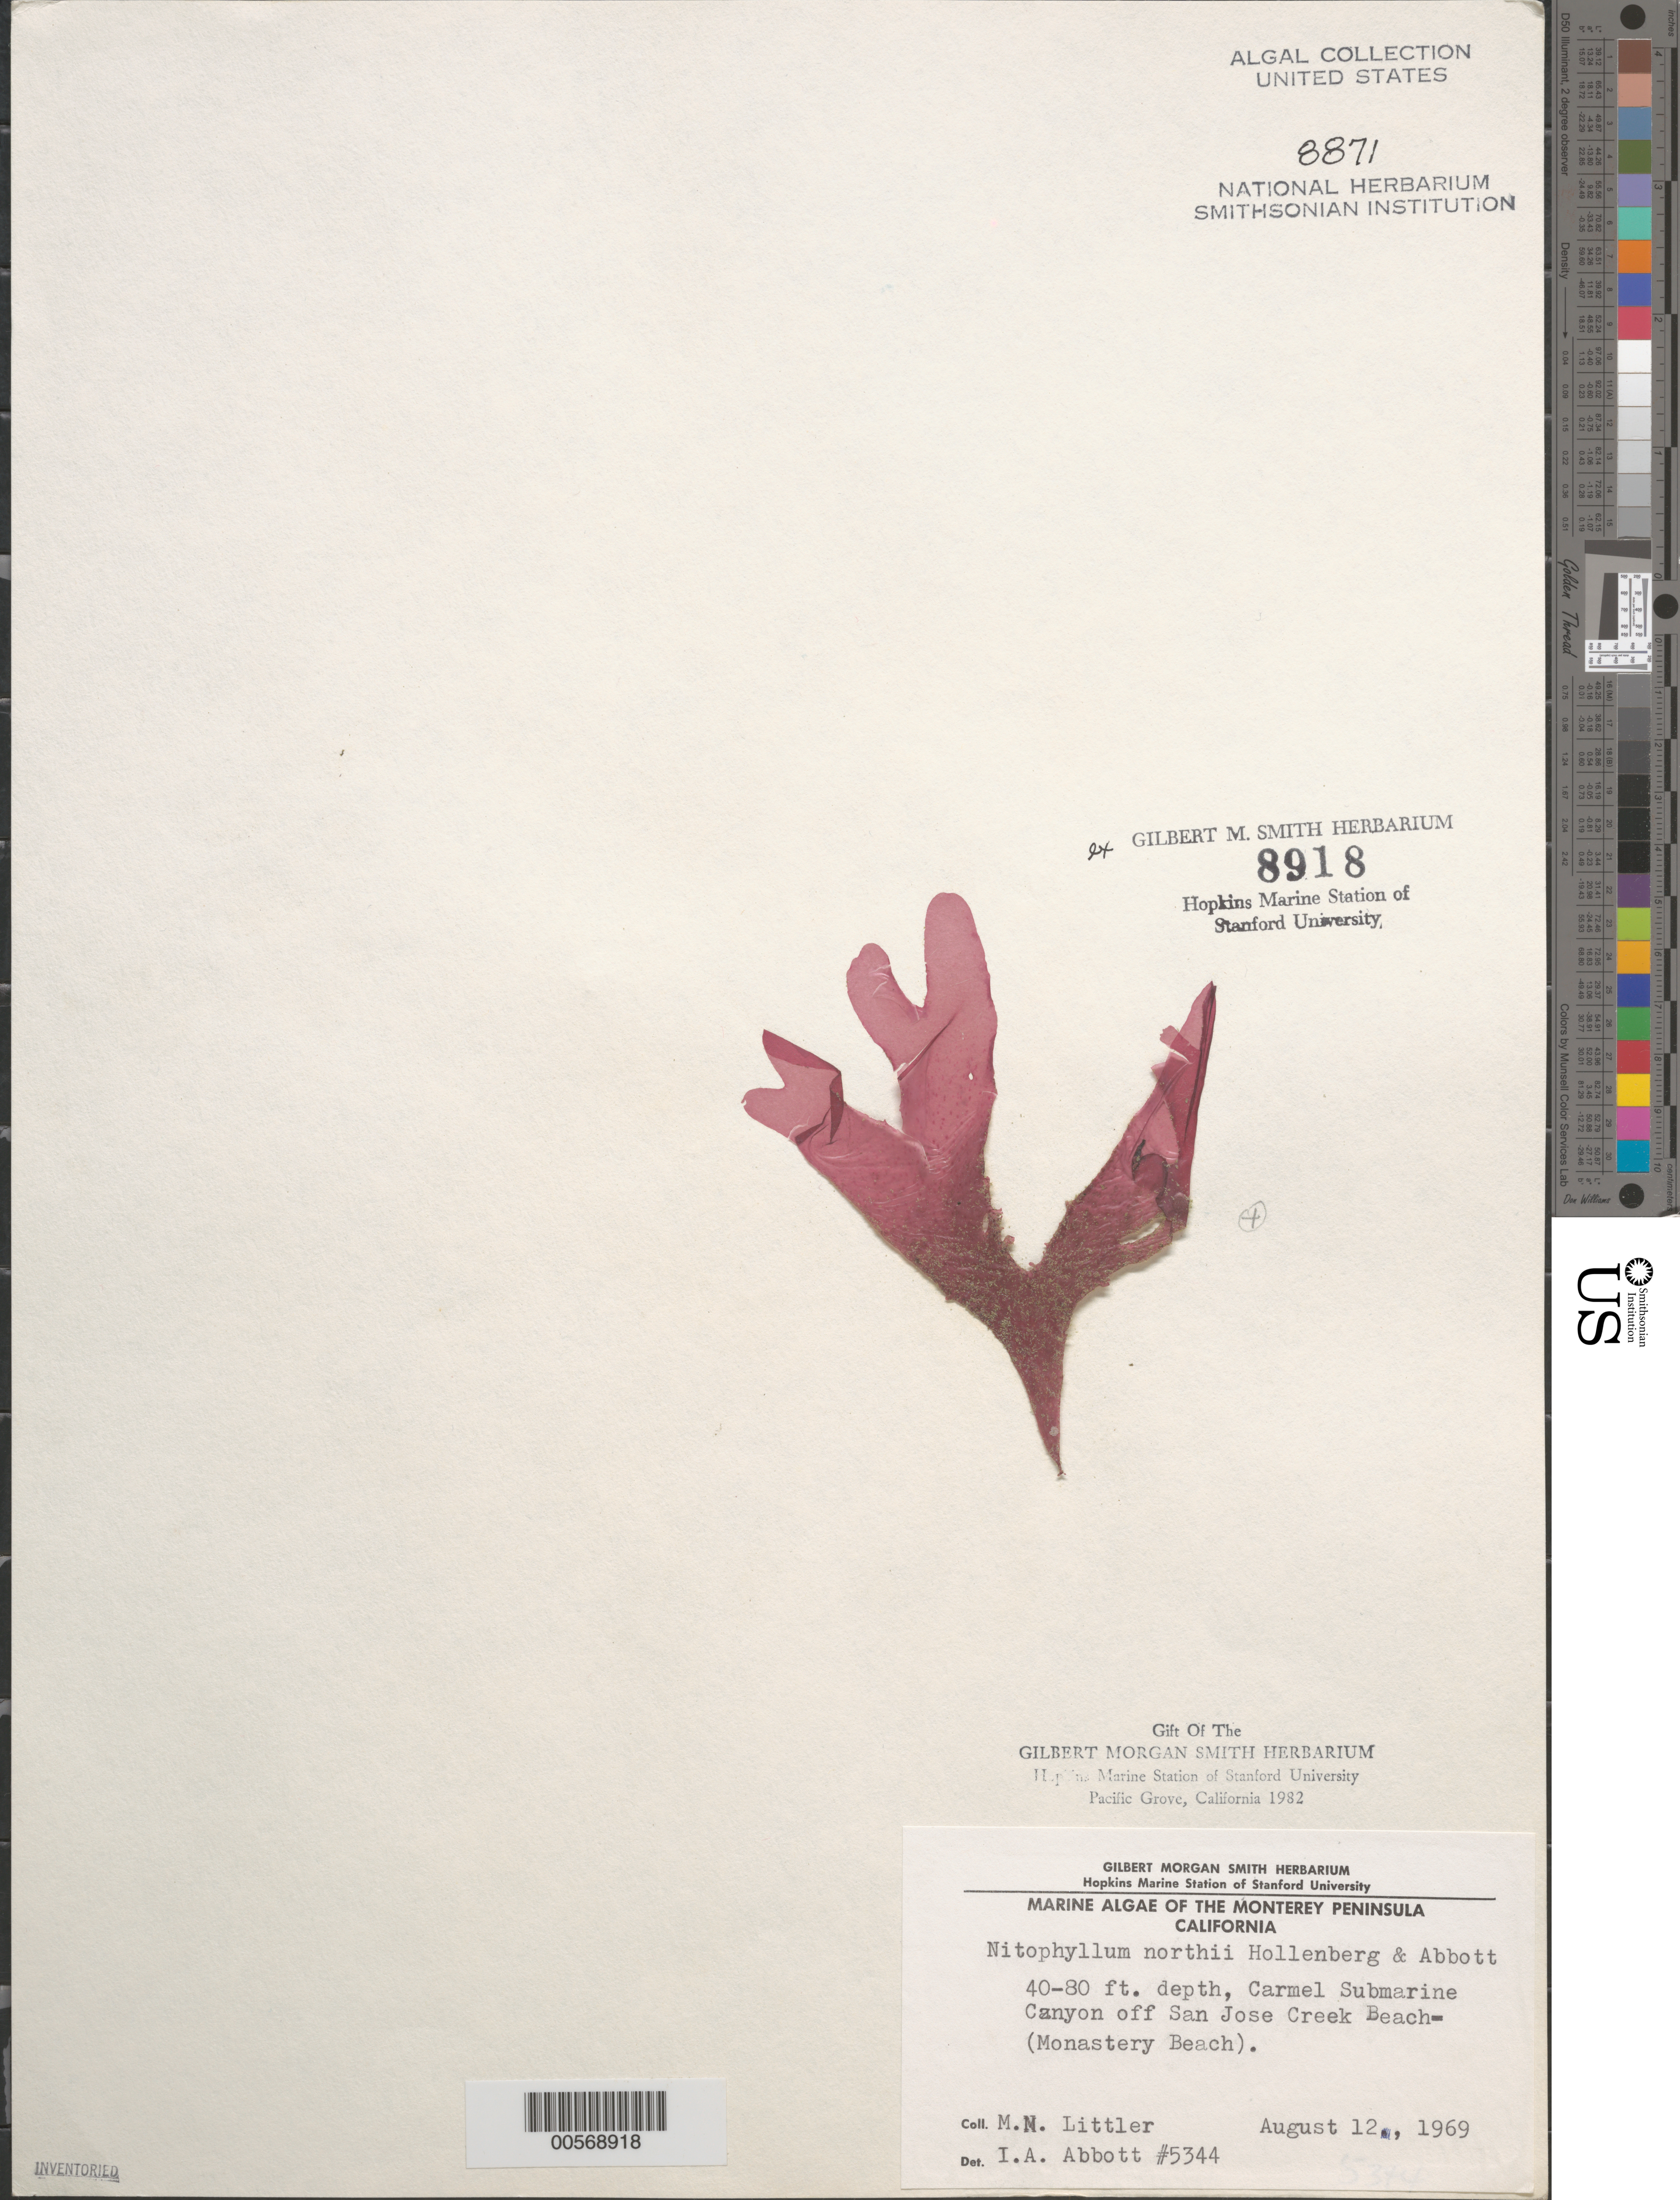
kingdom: Plantae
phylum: Rhodophyta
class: Florideophyceae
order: Ceramiales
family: Delesseriaceae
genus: Nitophyllum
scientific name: Nitophyllum northii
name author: Hollenb. & I.A. Abbott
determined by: Abbott, Isabella A.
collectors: M. M. Littler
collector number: IAA 5344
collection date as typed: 12 Aug 1969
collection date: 1969-08-12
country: United States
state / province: California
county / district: Monterey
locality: Carmel Submarine Canyon, off San Jose Creek Beach (Monastery Beach)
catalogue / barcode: US 8871